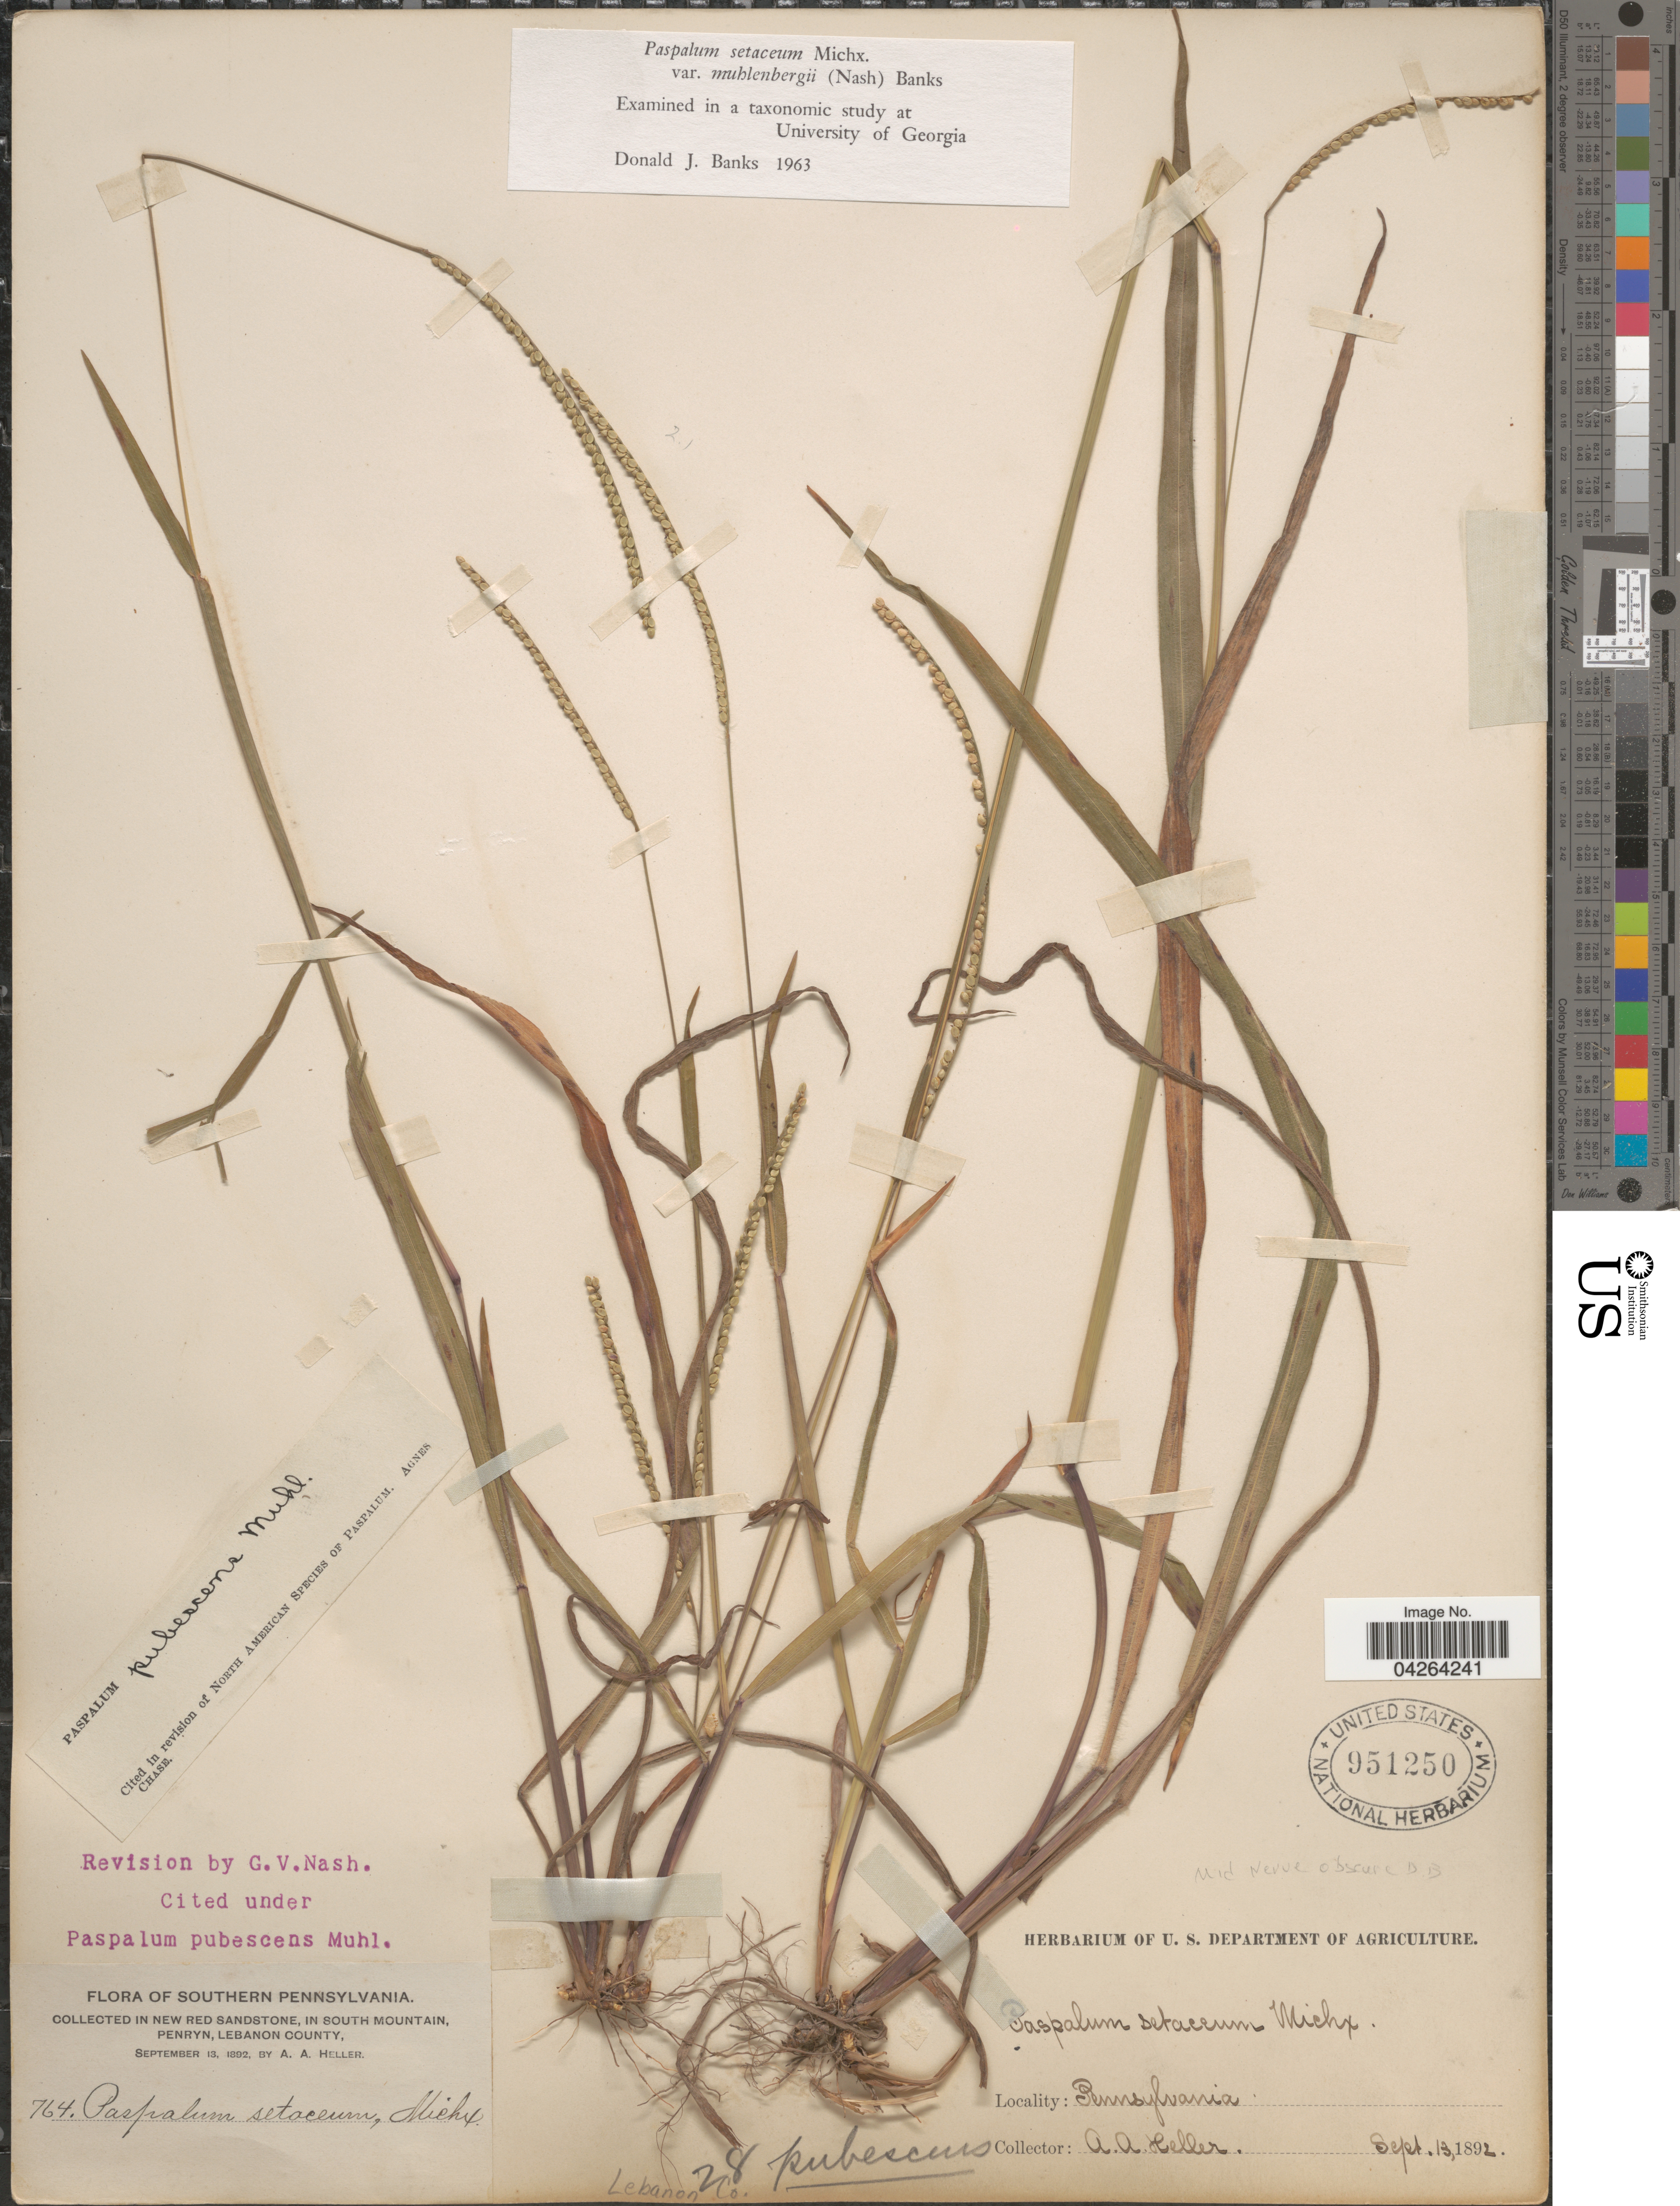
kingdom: Plantae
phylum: Tracheophyta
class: Liliopsida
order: Poales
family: Poaceae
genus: Paspalum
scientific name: Paspalum setaceum var. muhlenbergii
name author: (Nash) D.J. Banks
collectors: A. A. Heller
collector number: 764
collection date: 1892-09-13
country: United States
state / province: Pennsylvania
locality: Southern Pennsylvania. In New Red Sandstone, in South Mountain, Penryn, Lebanon County.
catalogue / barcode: US 951250